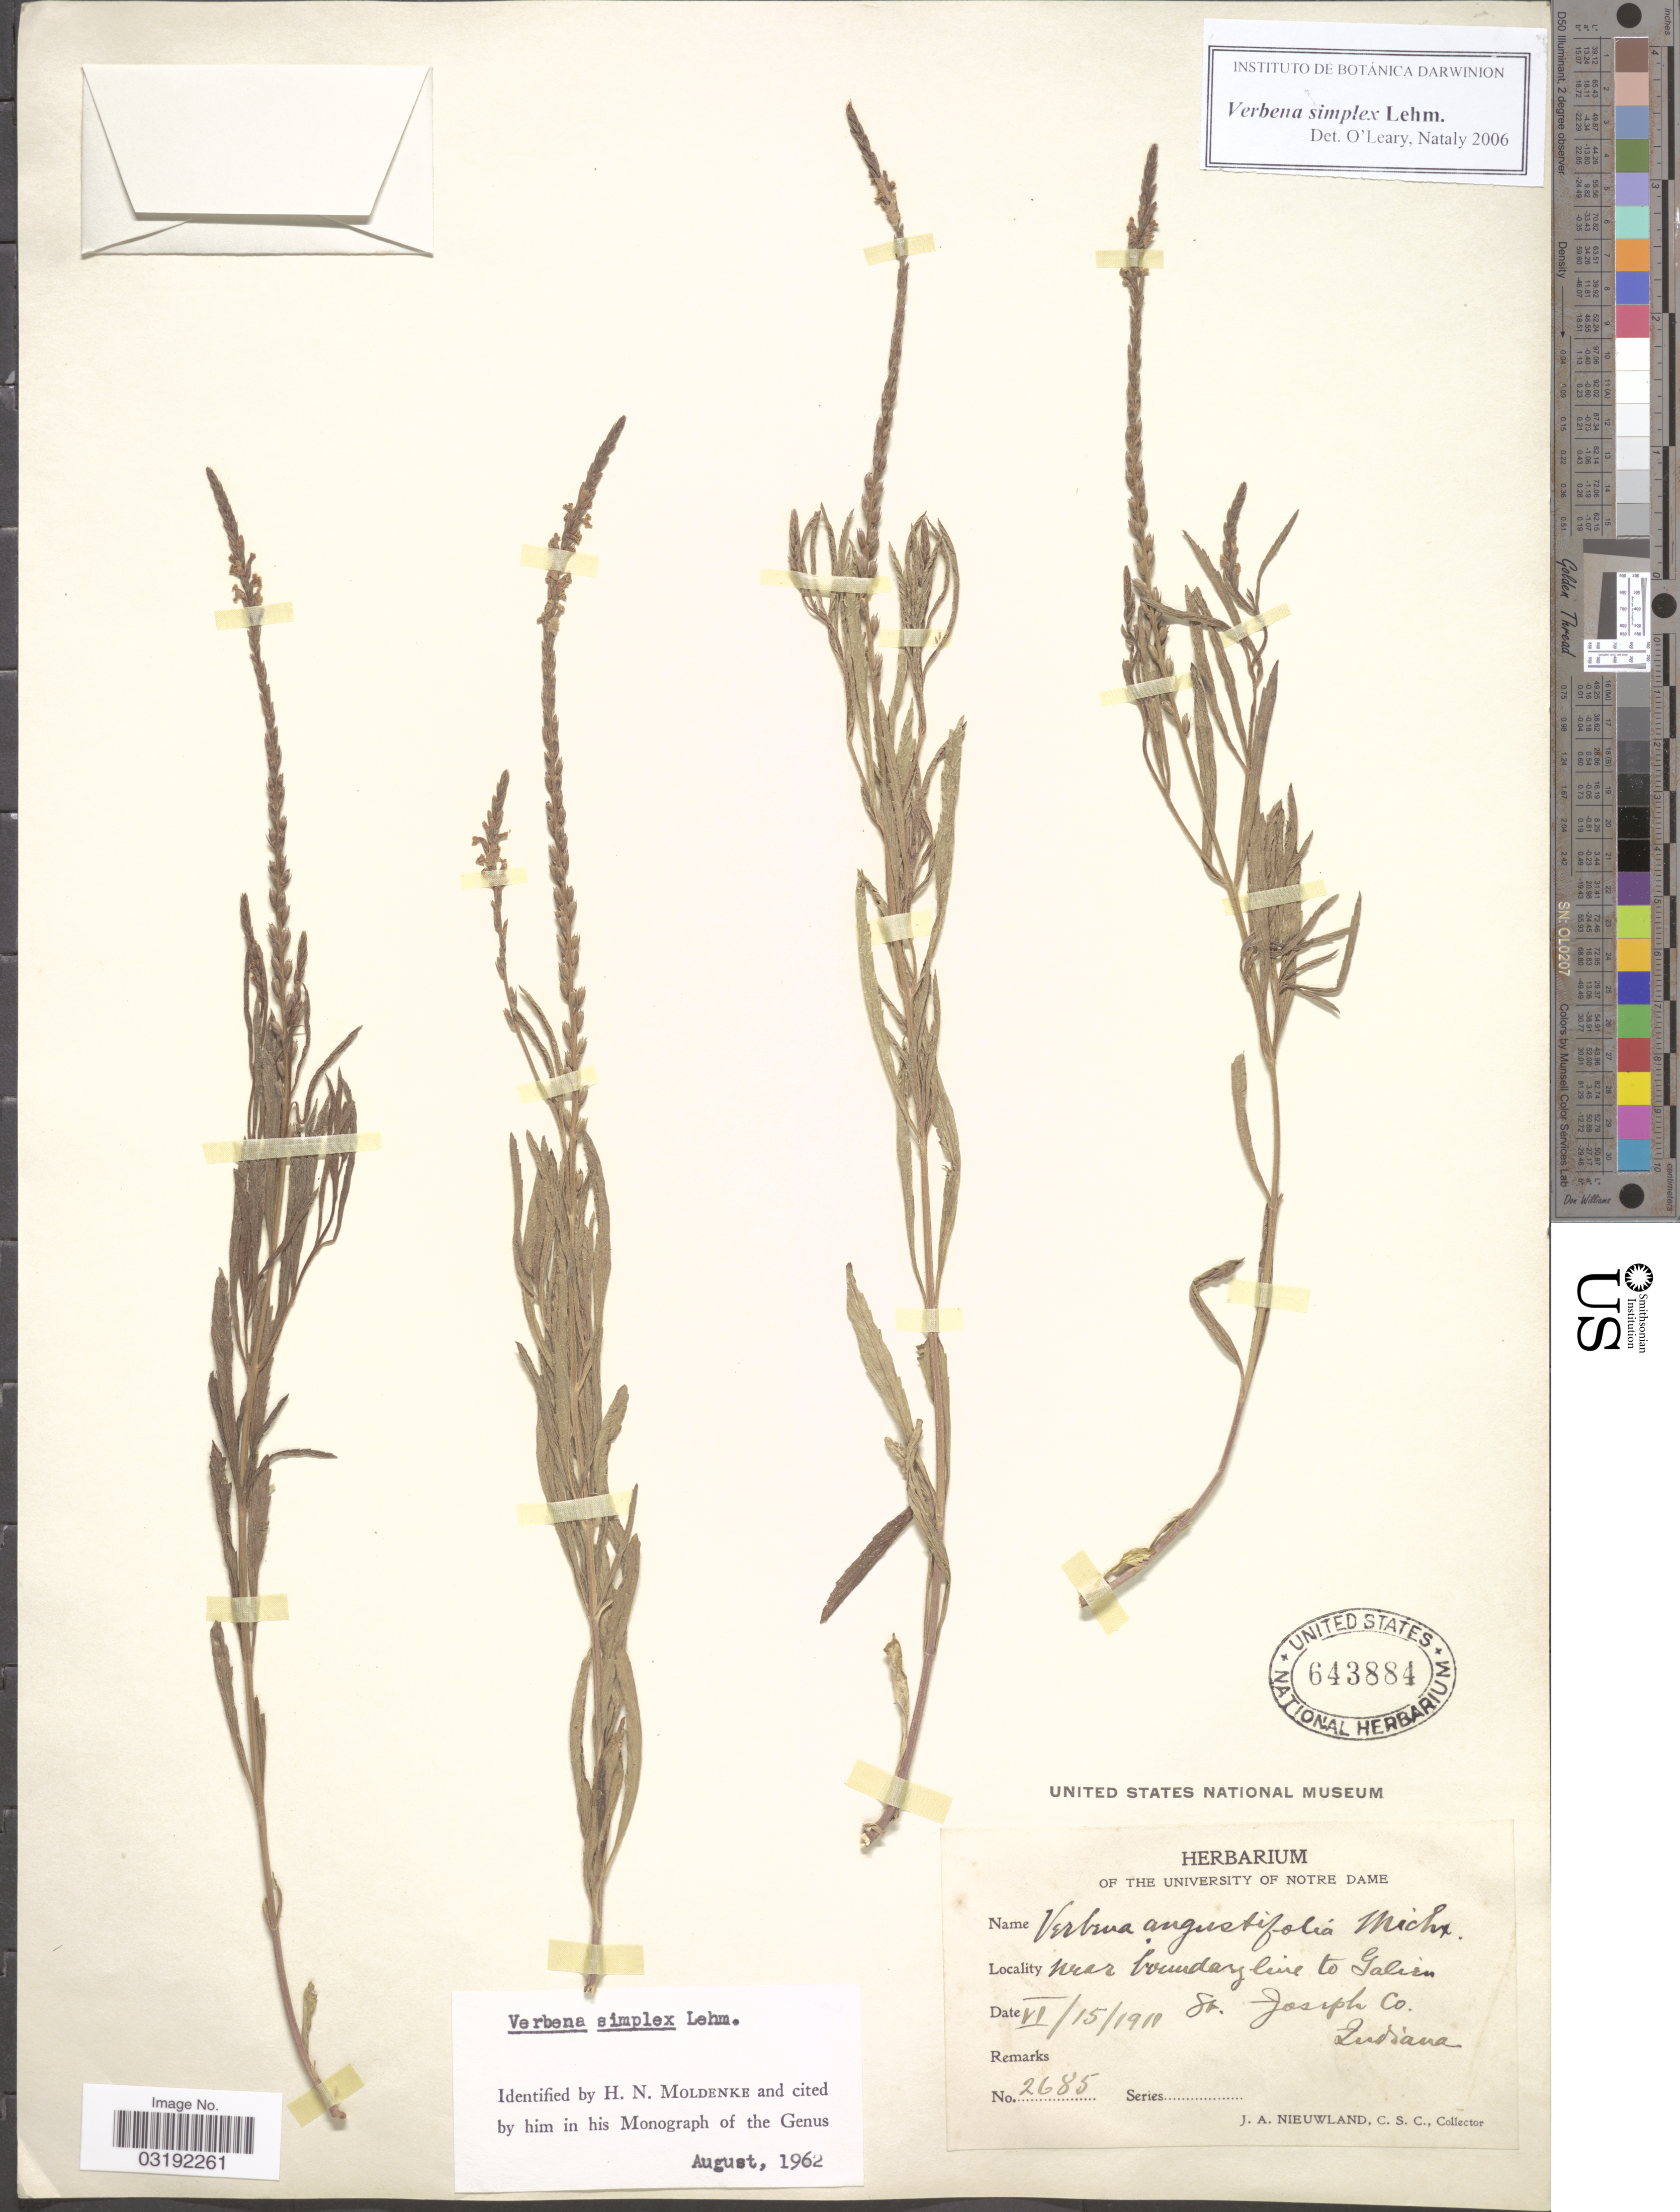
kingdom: Plantae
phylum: Tracheophyta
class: Magnoliopsida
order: Lamiales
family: Verbenaceae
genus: Verbena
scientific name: Verbena simplex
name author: F. Lehm.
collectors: J. A. Nieuwland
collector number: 2685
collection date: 1911-06-15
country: United States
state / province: Indiana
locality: Near boundary line to Galien, St. Joseph Co.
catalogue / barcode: US 643884